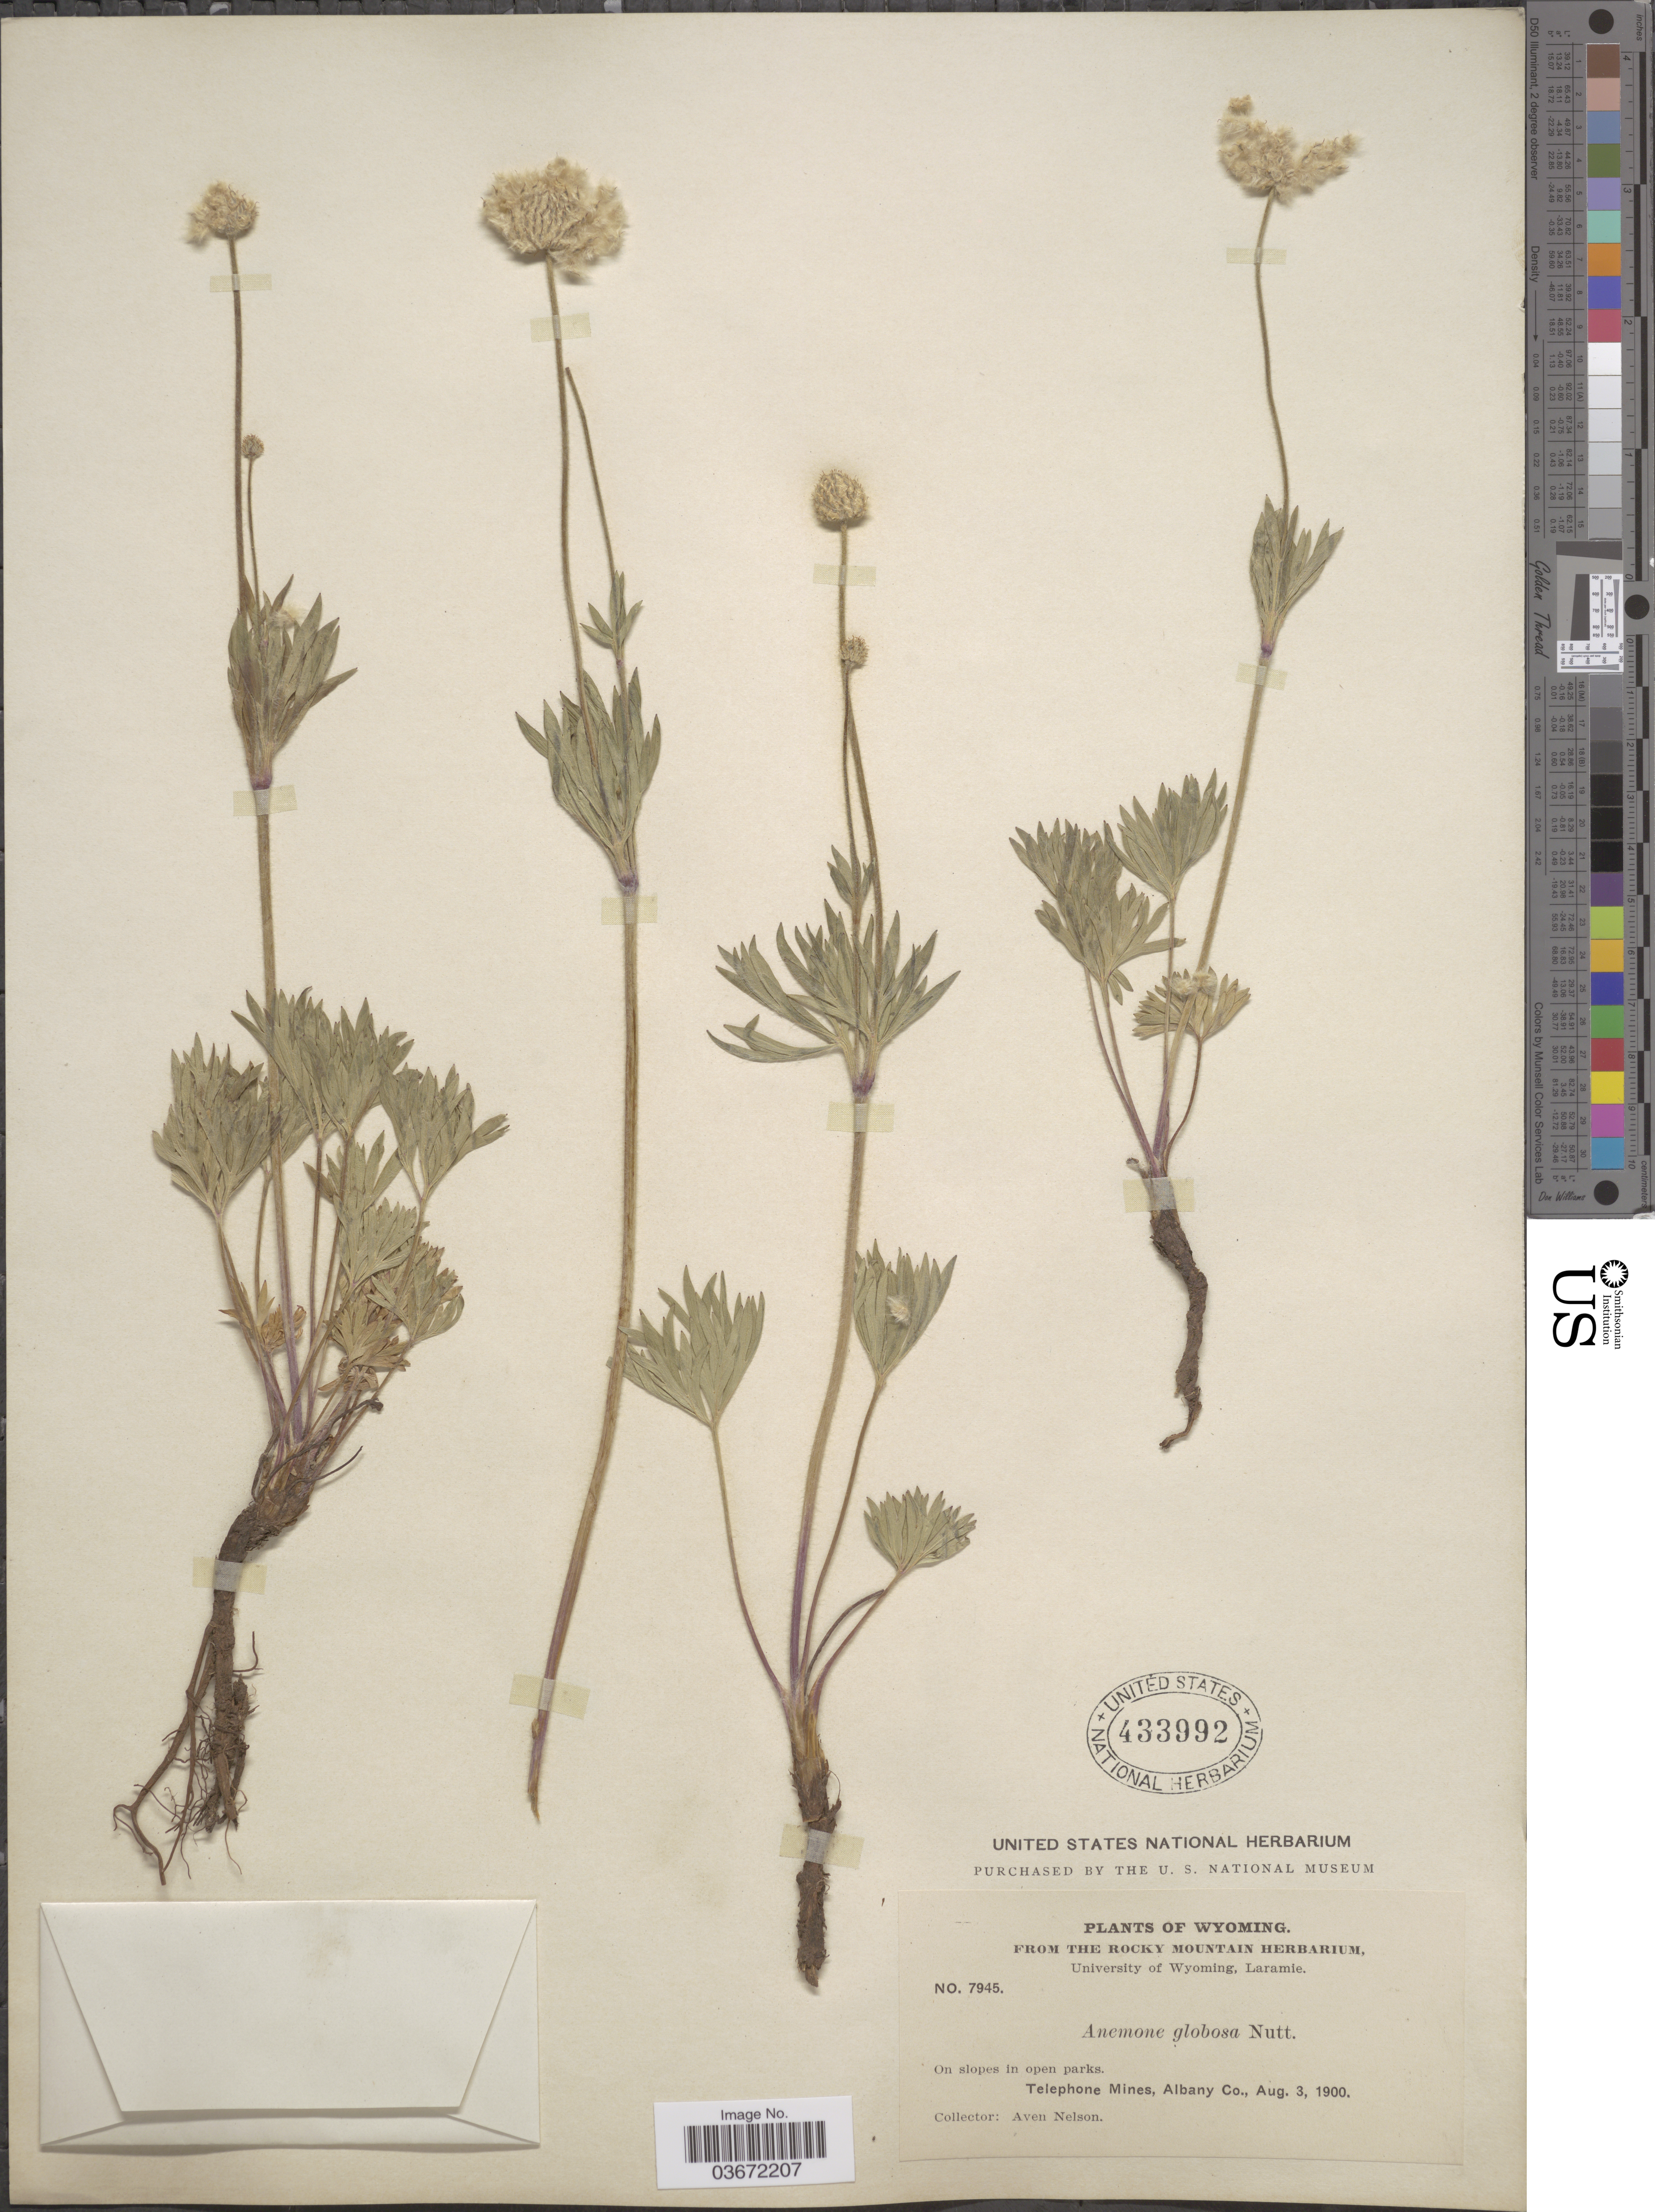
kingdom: Plantae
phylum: Tracheophyta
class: Magnoliopsida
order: Ranunculales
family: Ranunculaceae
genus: Anemone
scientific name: Anemone globosa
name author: (Torr. & A. Gray) Nutt. ex A. Heller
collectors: A. Nelson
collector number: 7945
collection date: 1900-08-03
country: United States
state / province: Wyoming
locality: Telephone Mines, Albany Co.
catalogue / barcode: US 433992